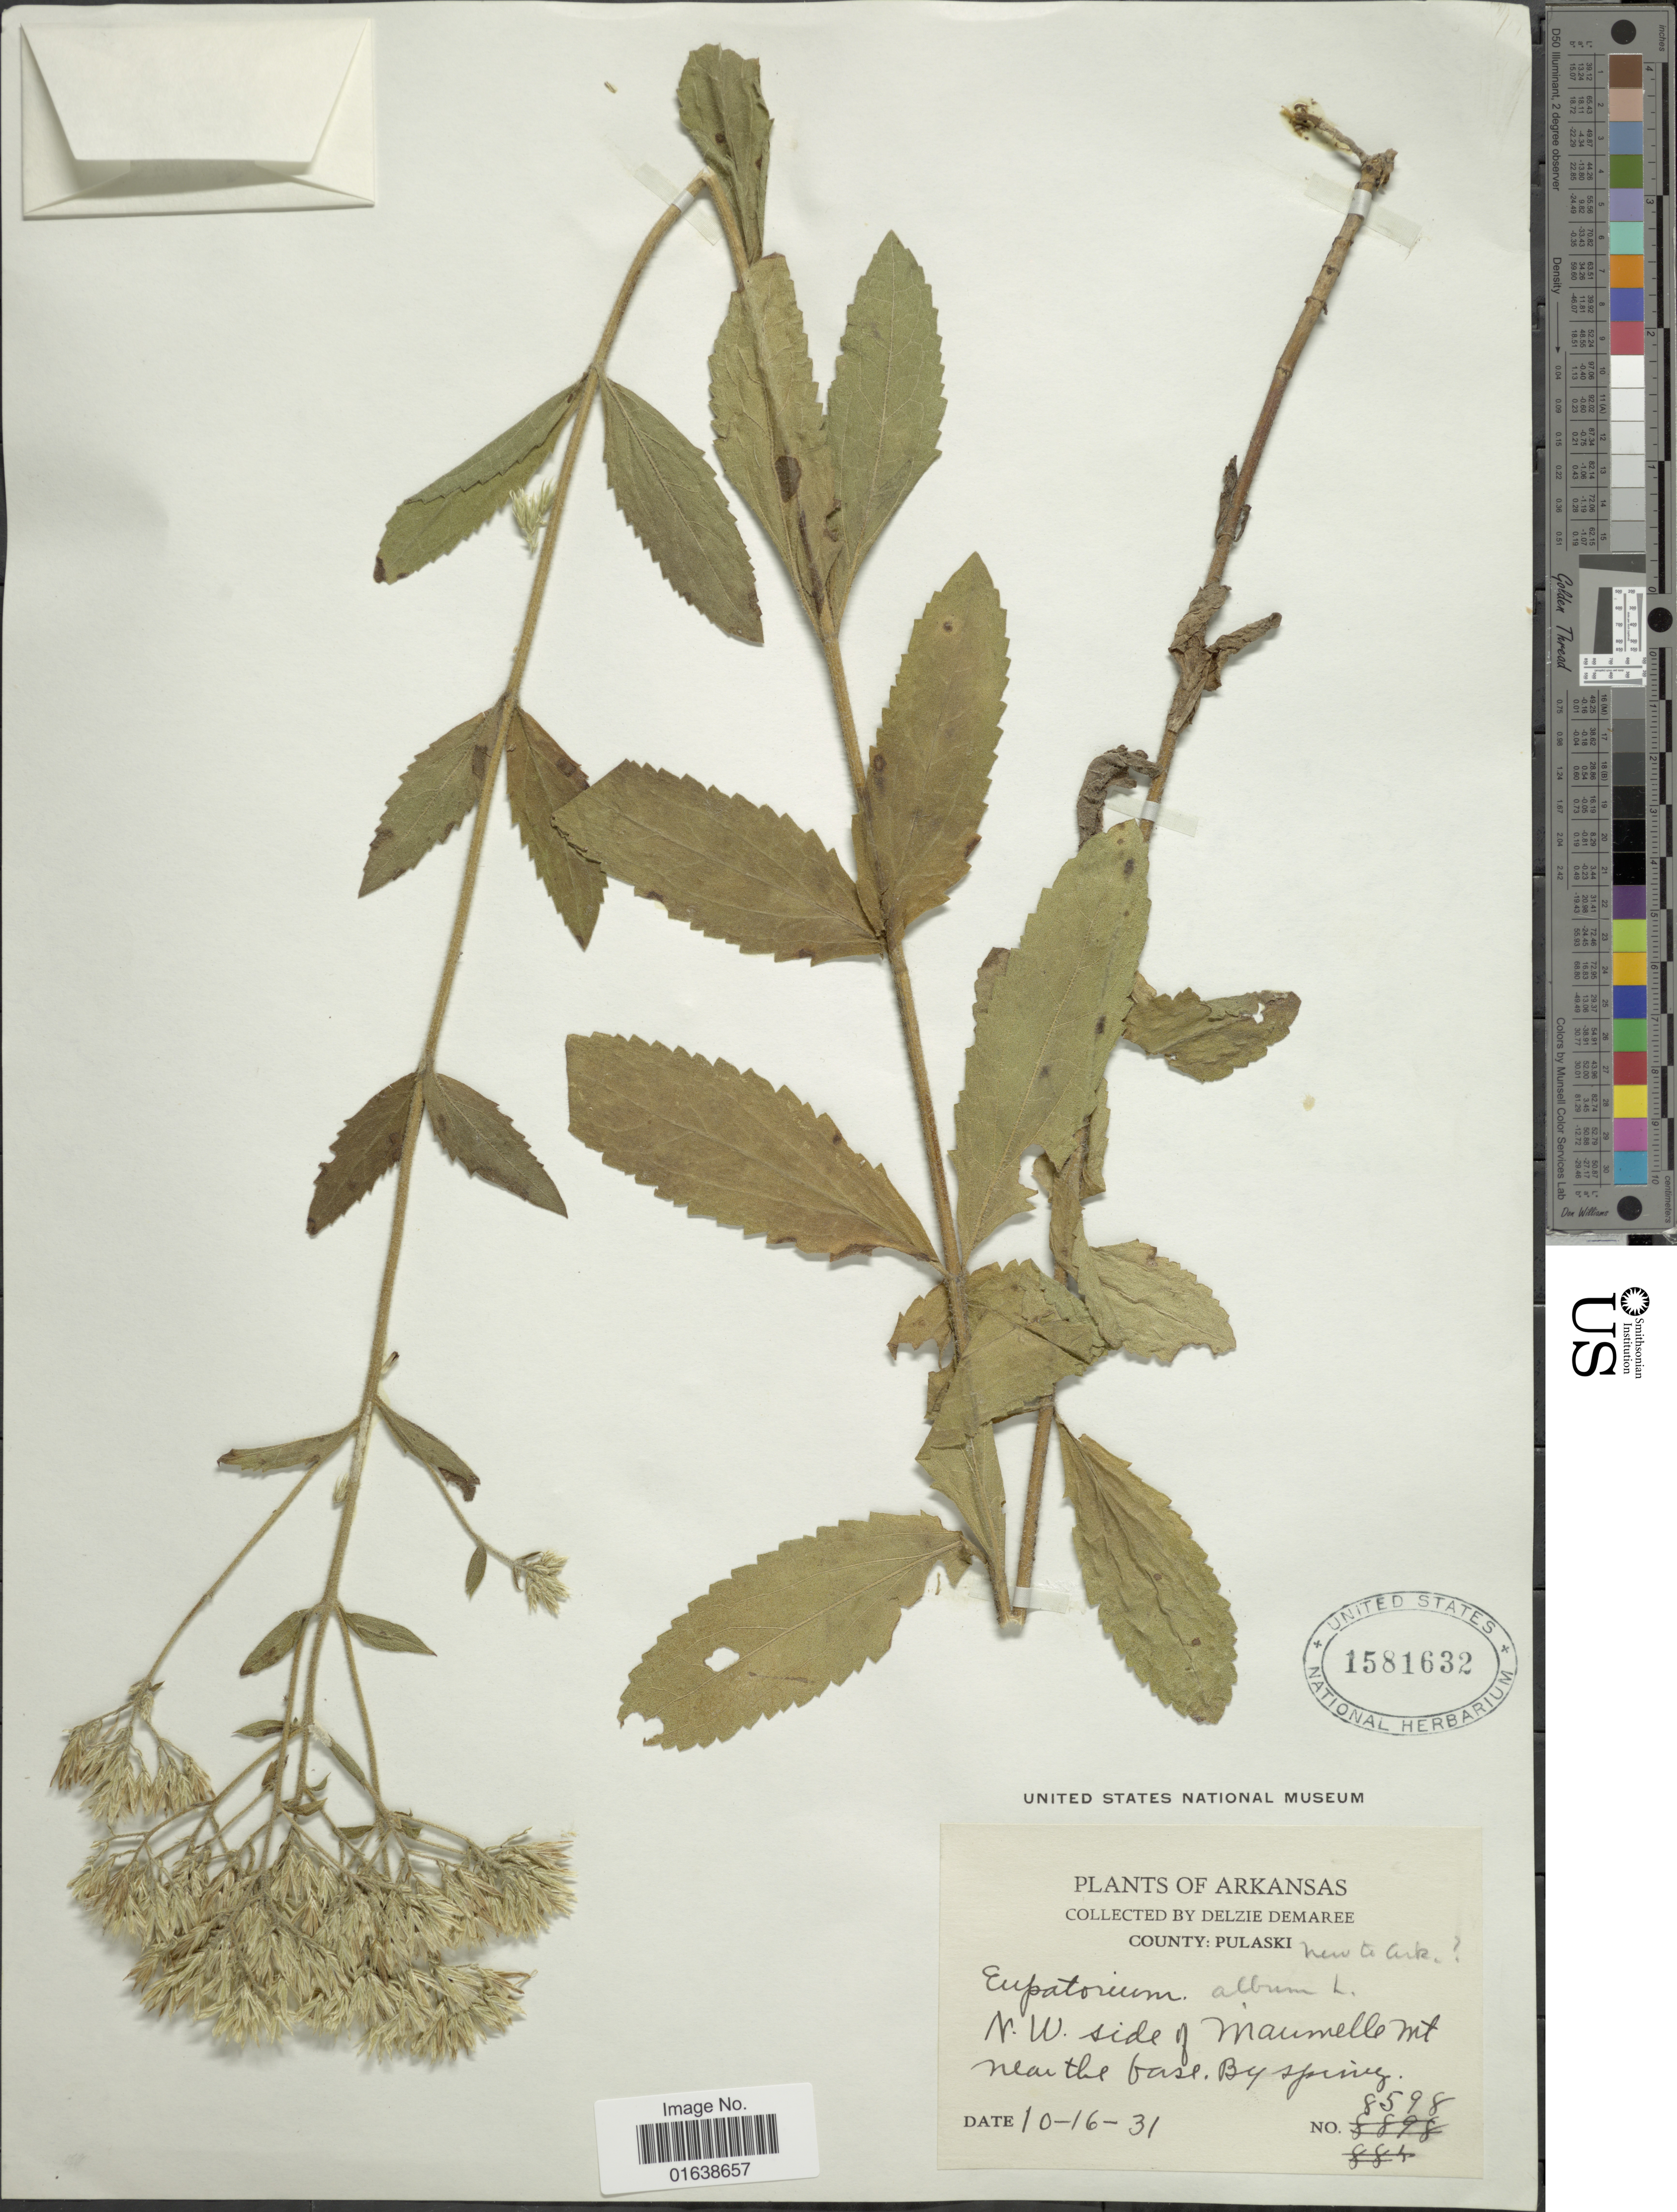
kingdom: Plantae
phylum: Tracheophyta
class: Magnoliopsida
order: Asterales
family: Asteraceae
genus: Eupatorium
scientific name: Eupatorium album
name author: L.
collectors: D. Demaree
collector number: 8598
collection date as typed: Transcribed d/m/y: 16/10/31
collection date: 1931-10-16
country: United States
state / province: Arkansas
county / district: Pulaski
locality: Arkansas. County: Pulaski. N. W. side of Maumelle Mt. near the base. By spring.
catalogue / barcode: US 1581632